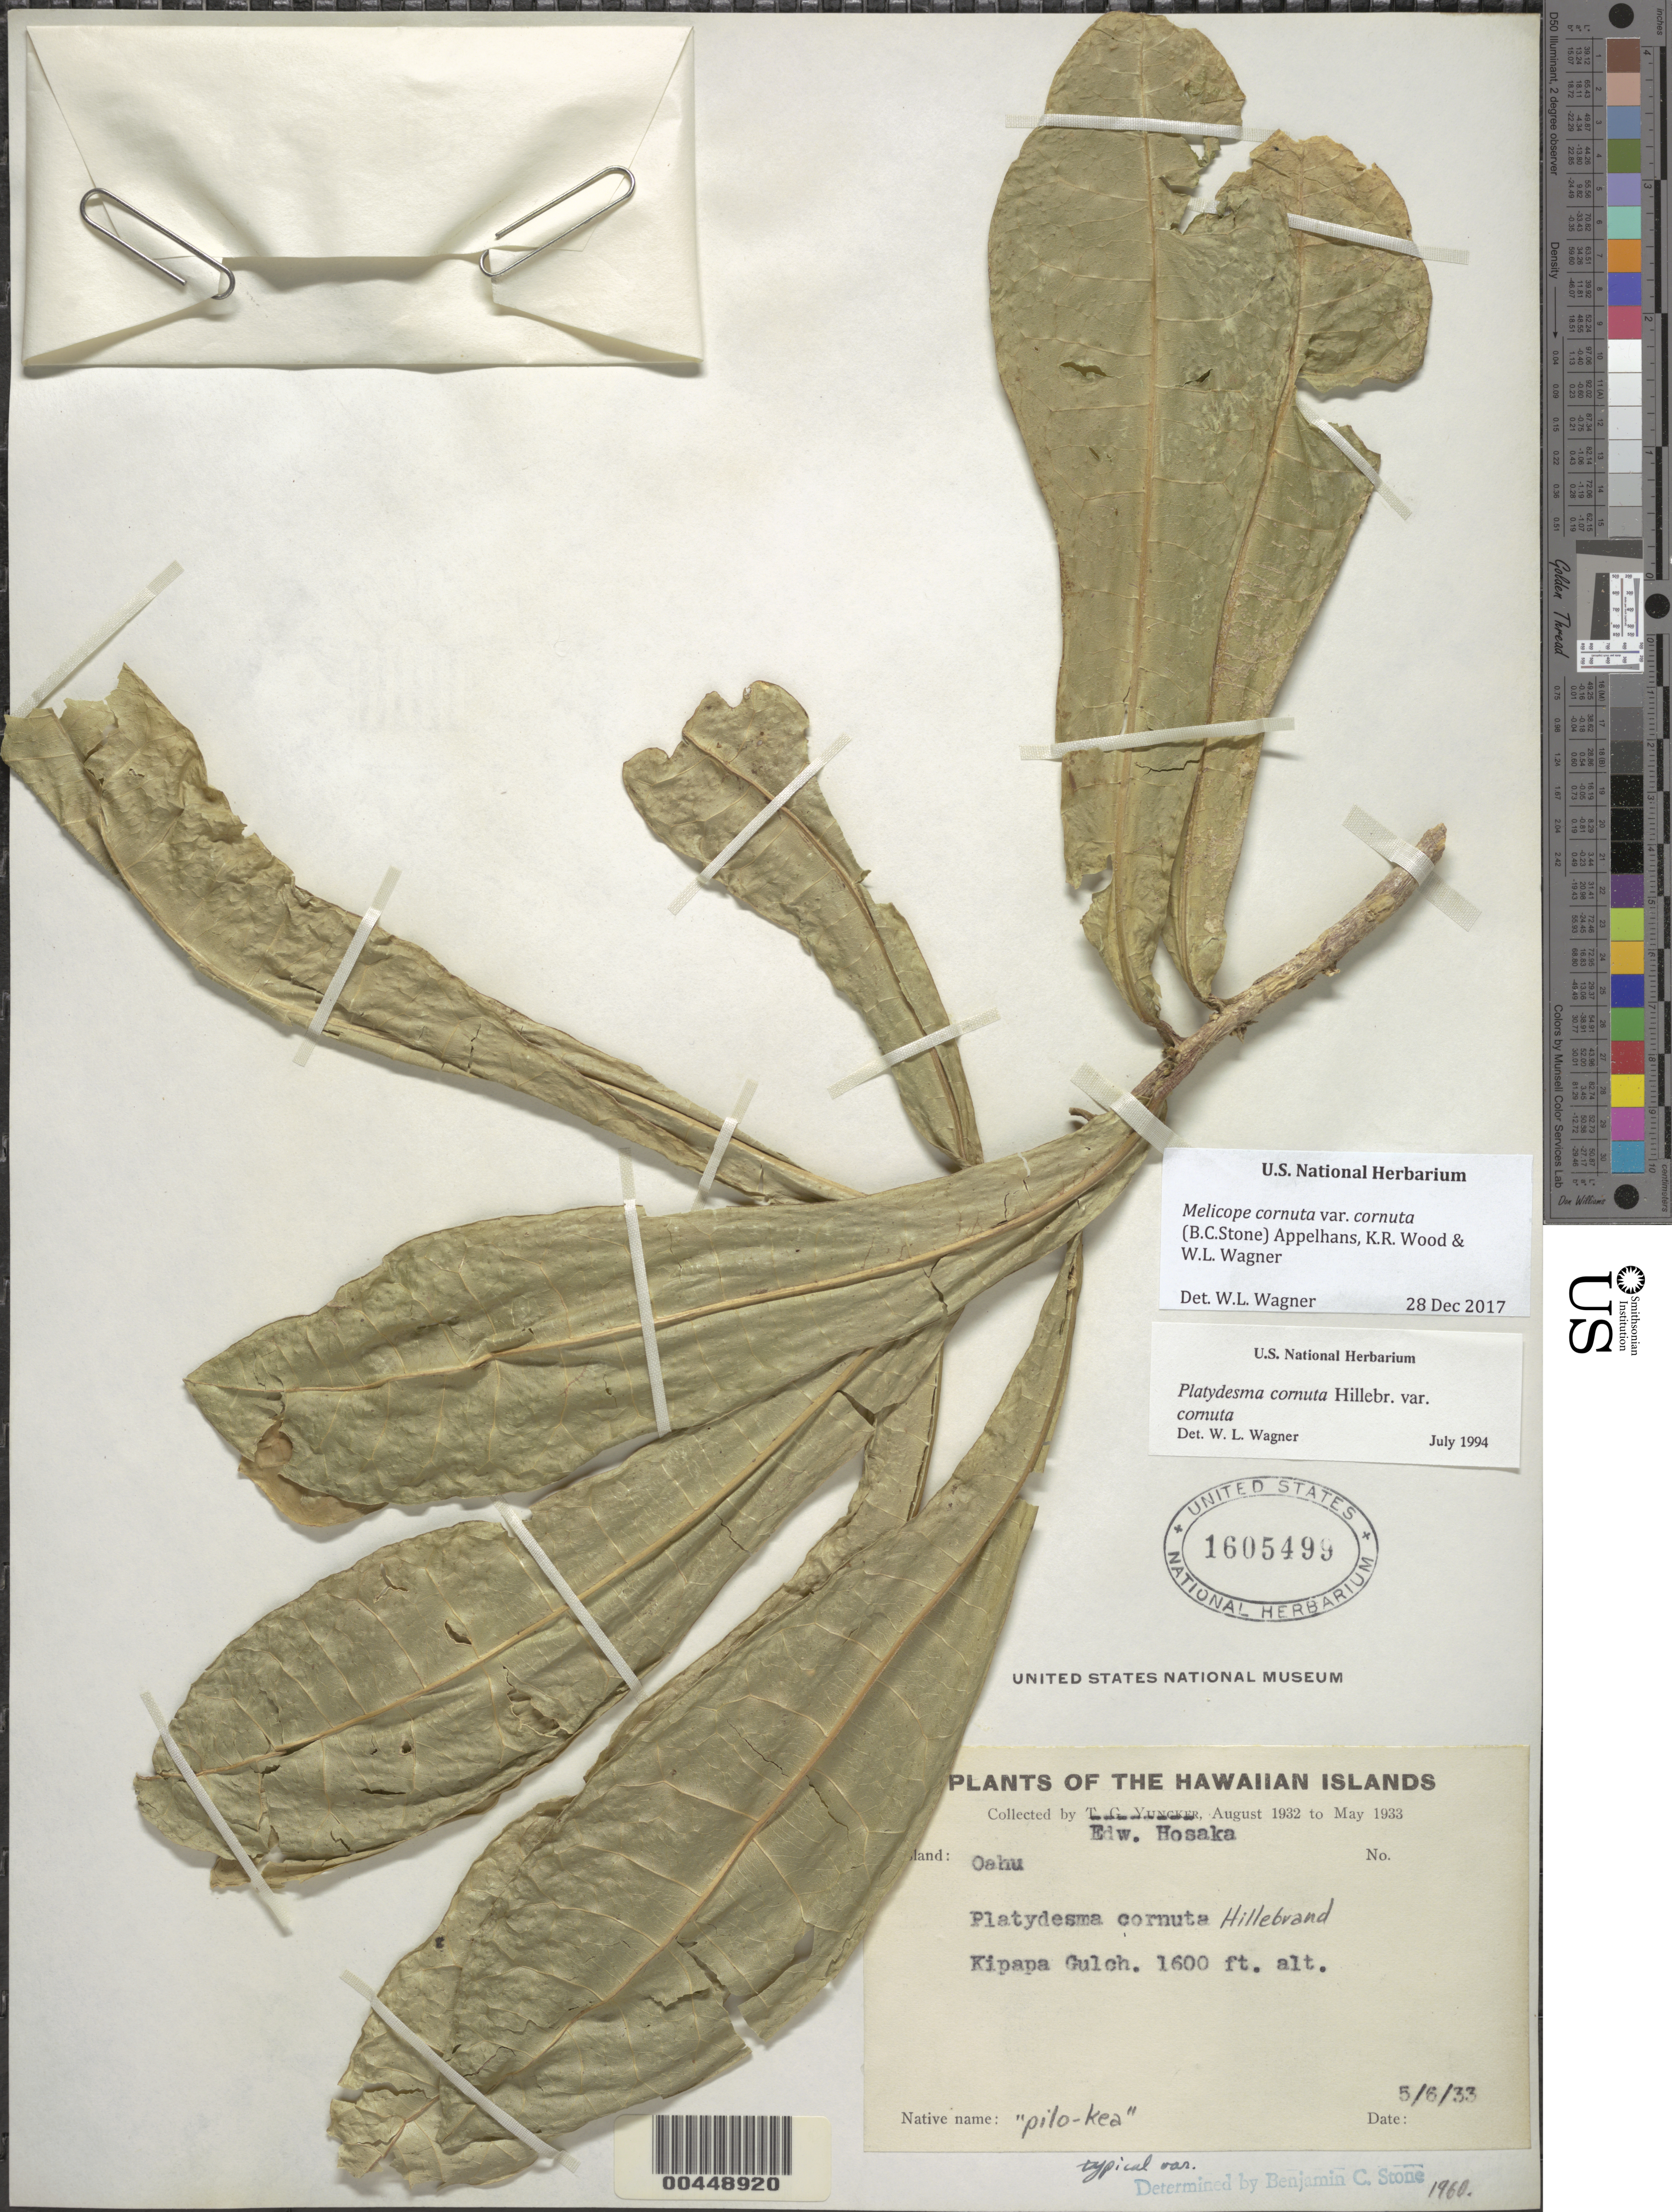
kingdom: Plantae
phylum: Tracheophyta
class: Magnoliopsida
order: Sapindales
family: Rutaceae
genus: Melicope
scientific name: Melicope cornuta var. cornuta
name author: (Hillebr.) Appelhans et al.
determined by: Wagner, W. L., (BOT), Smithsonian Institution - National Museum of Natural History (UNITED STATES)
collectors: E. Y. Hosaka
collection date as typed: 6 May 1933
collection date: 1933-05-06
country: United States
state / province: Hawaii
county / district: Honolulu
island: Oahu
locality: Kipapa Gulch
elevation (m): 488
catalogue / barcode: US 1605499